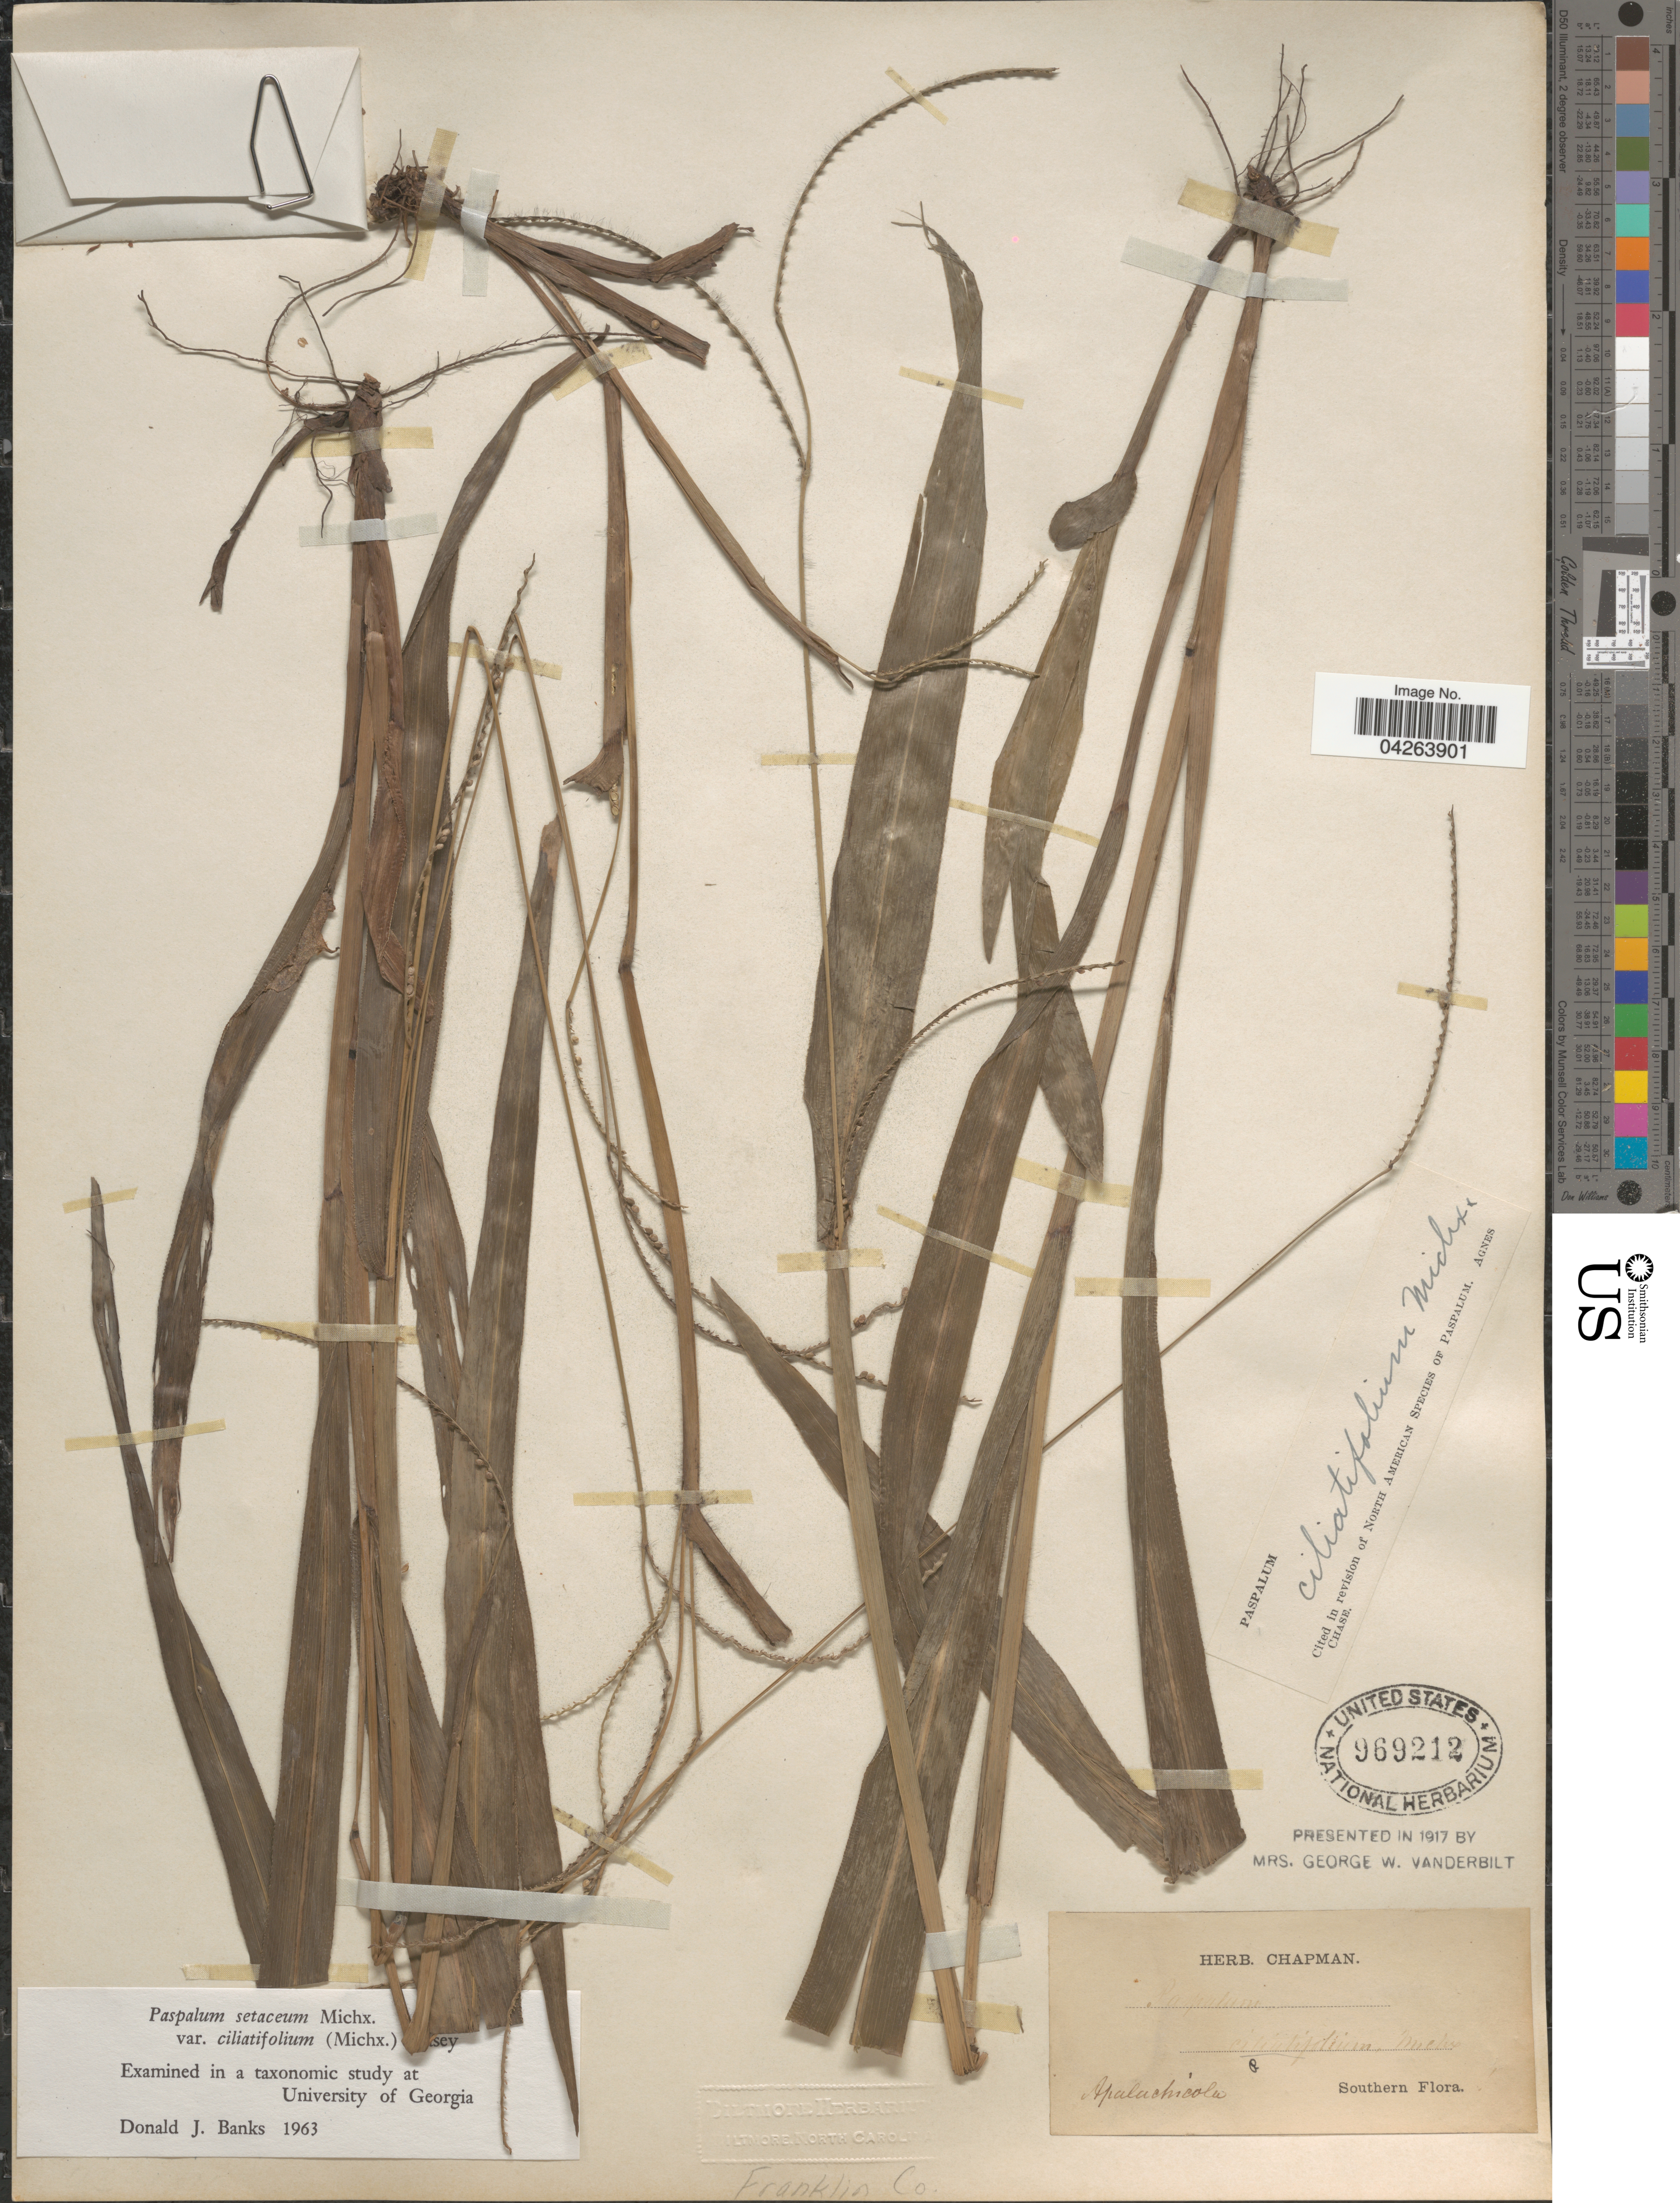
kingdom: Plantae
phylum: Tracheophyta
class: Liliopsida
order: Poales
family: Poaceae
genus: Paspalum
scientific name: Paspalum setaceum var. ciliatifolium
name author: (Michx.) Vasey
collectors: ex herb. Chapman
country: United States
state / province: Florida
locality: Apalachicola. Southern Flora. Franklin Co.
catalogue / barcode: US 969212